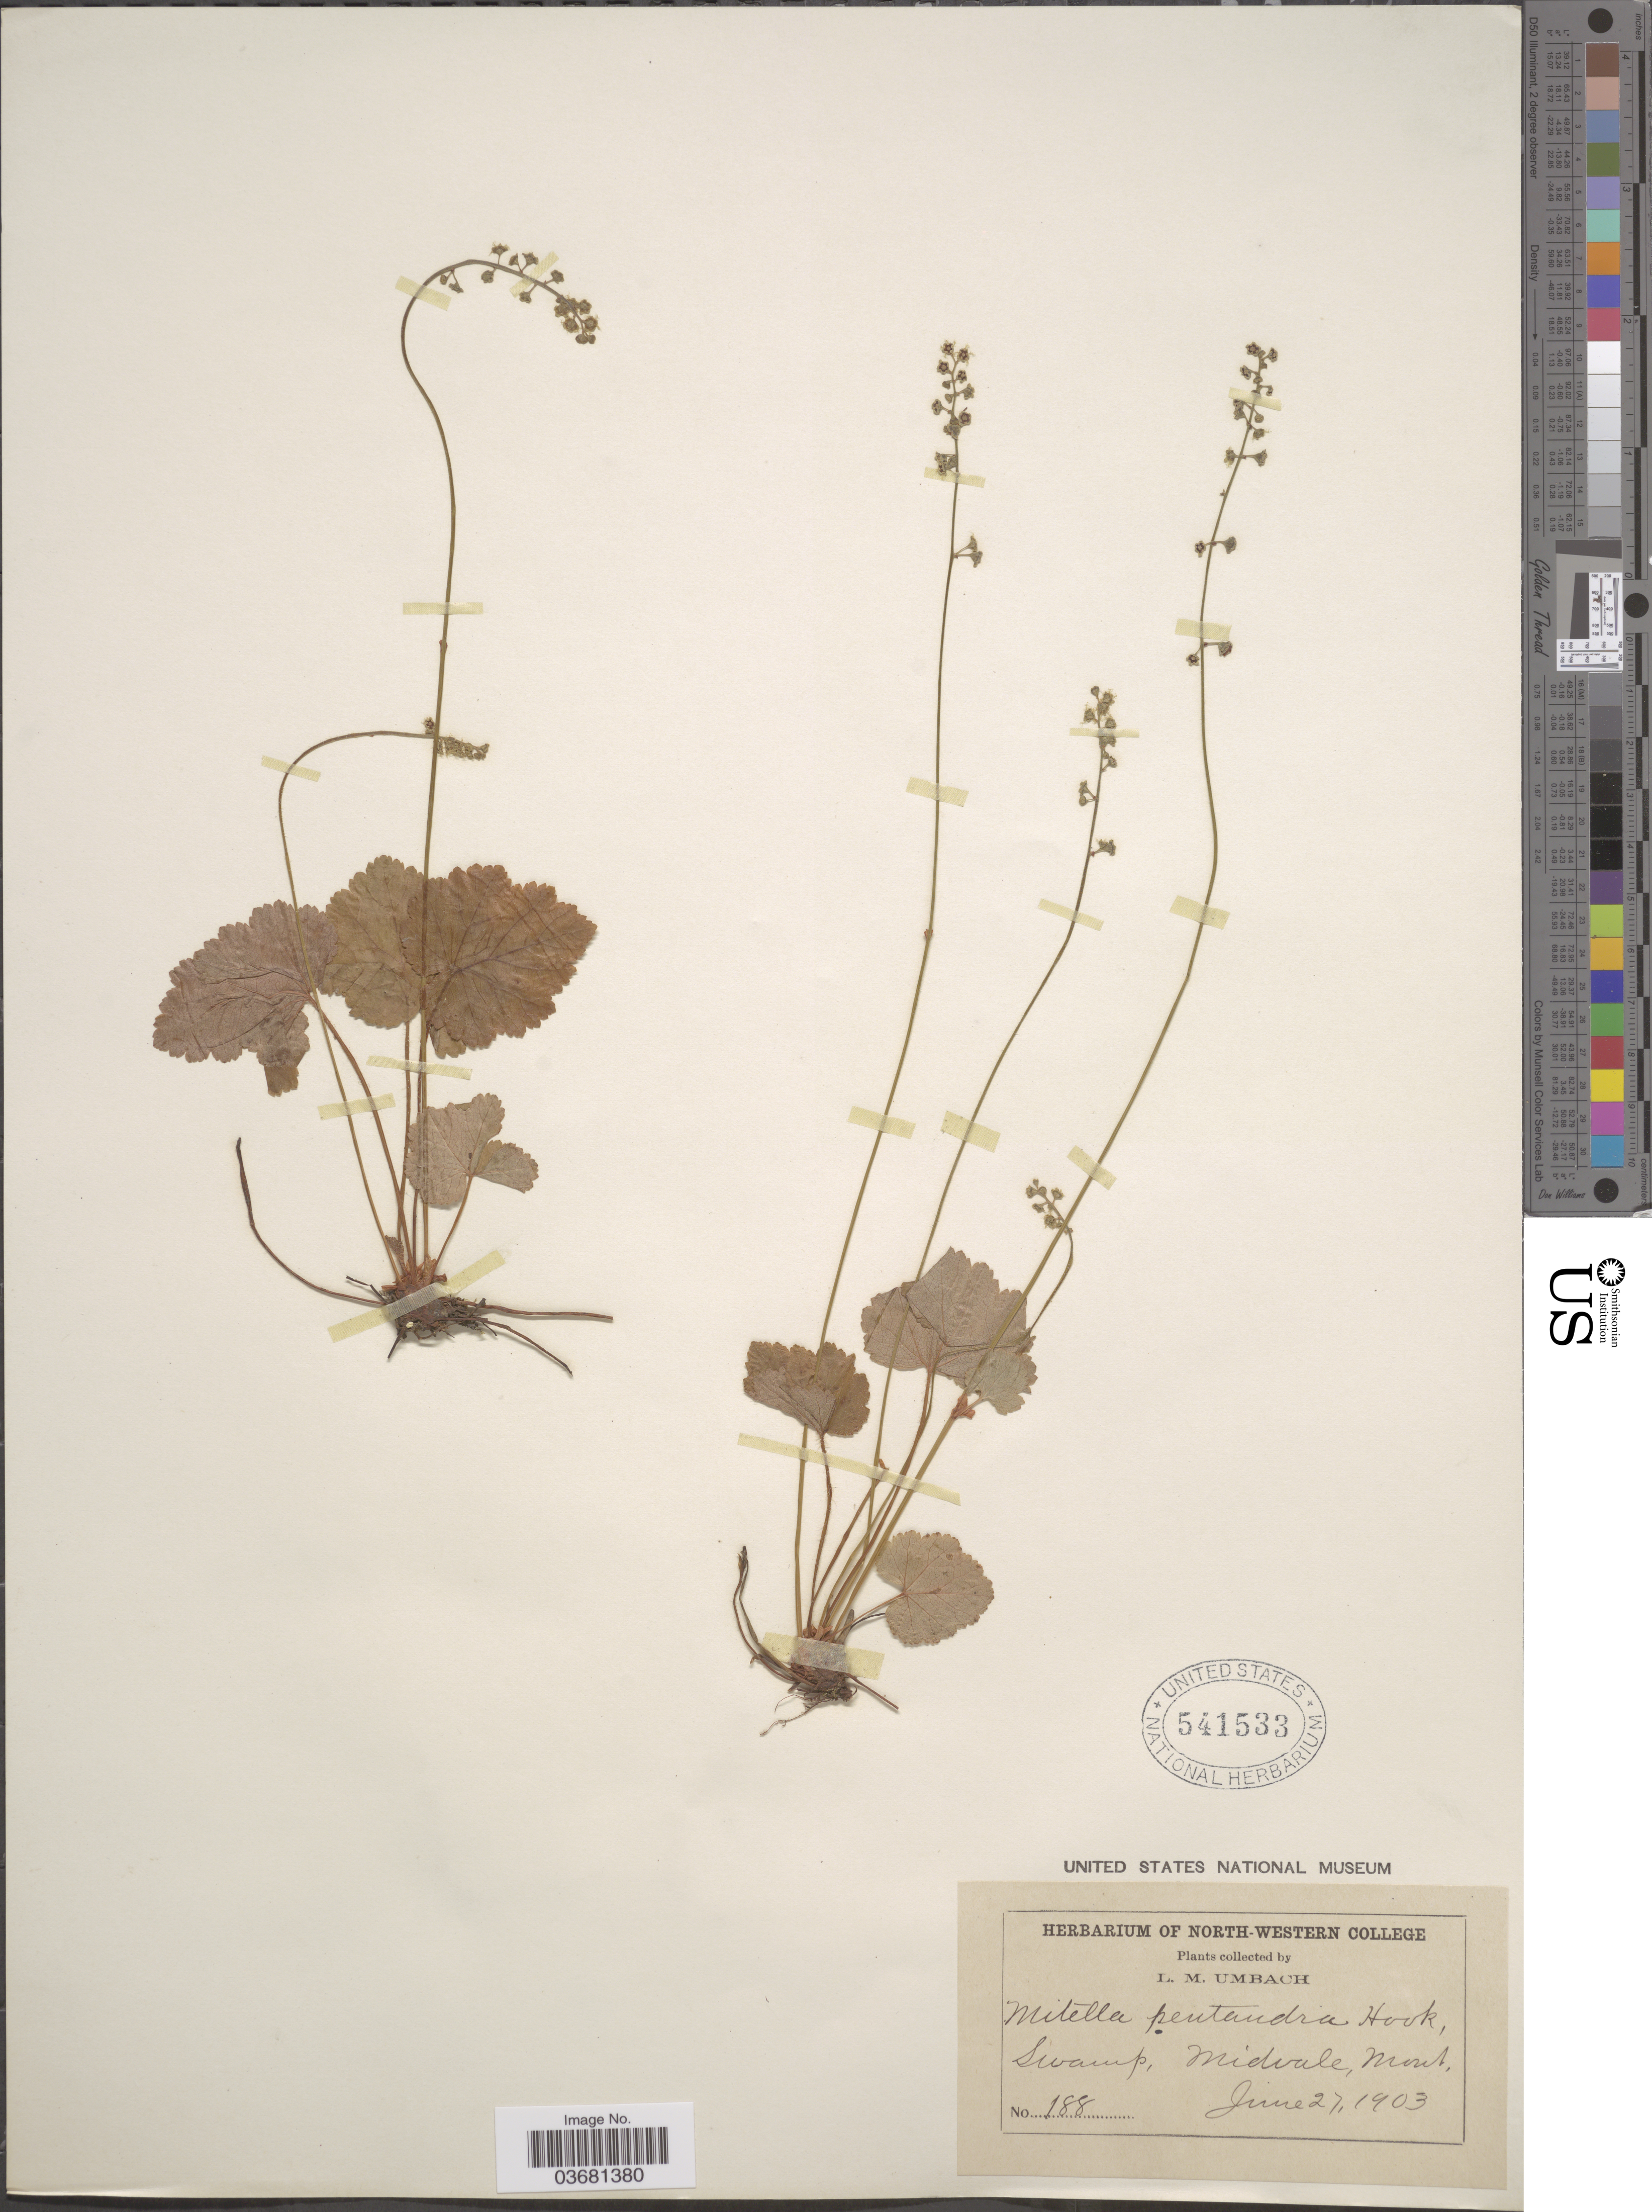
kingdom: Plantae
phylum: Tracheophyta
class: Magnoliopsida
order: Saxifragales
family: Saxifragaceae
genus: Mitella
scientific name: Mitella pentandra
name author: Hook.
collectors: L. M. Umbach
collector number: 188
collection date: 1903-06-27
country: United States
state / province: Montana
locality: Midvale.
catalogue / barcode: US 541533